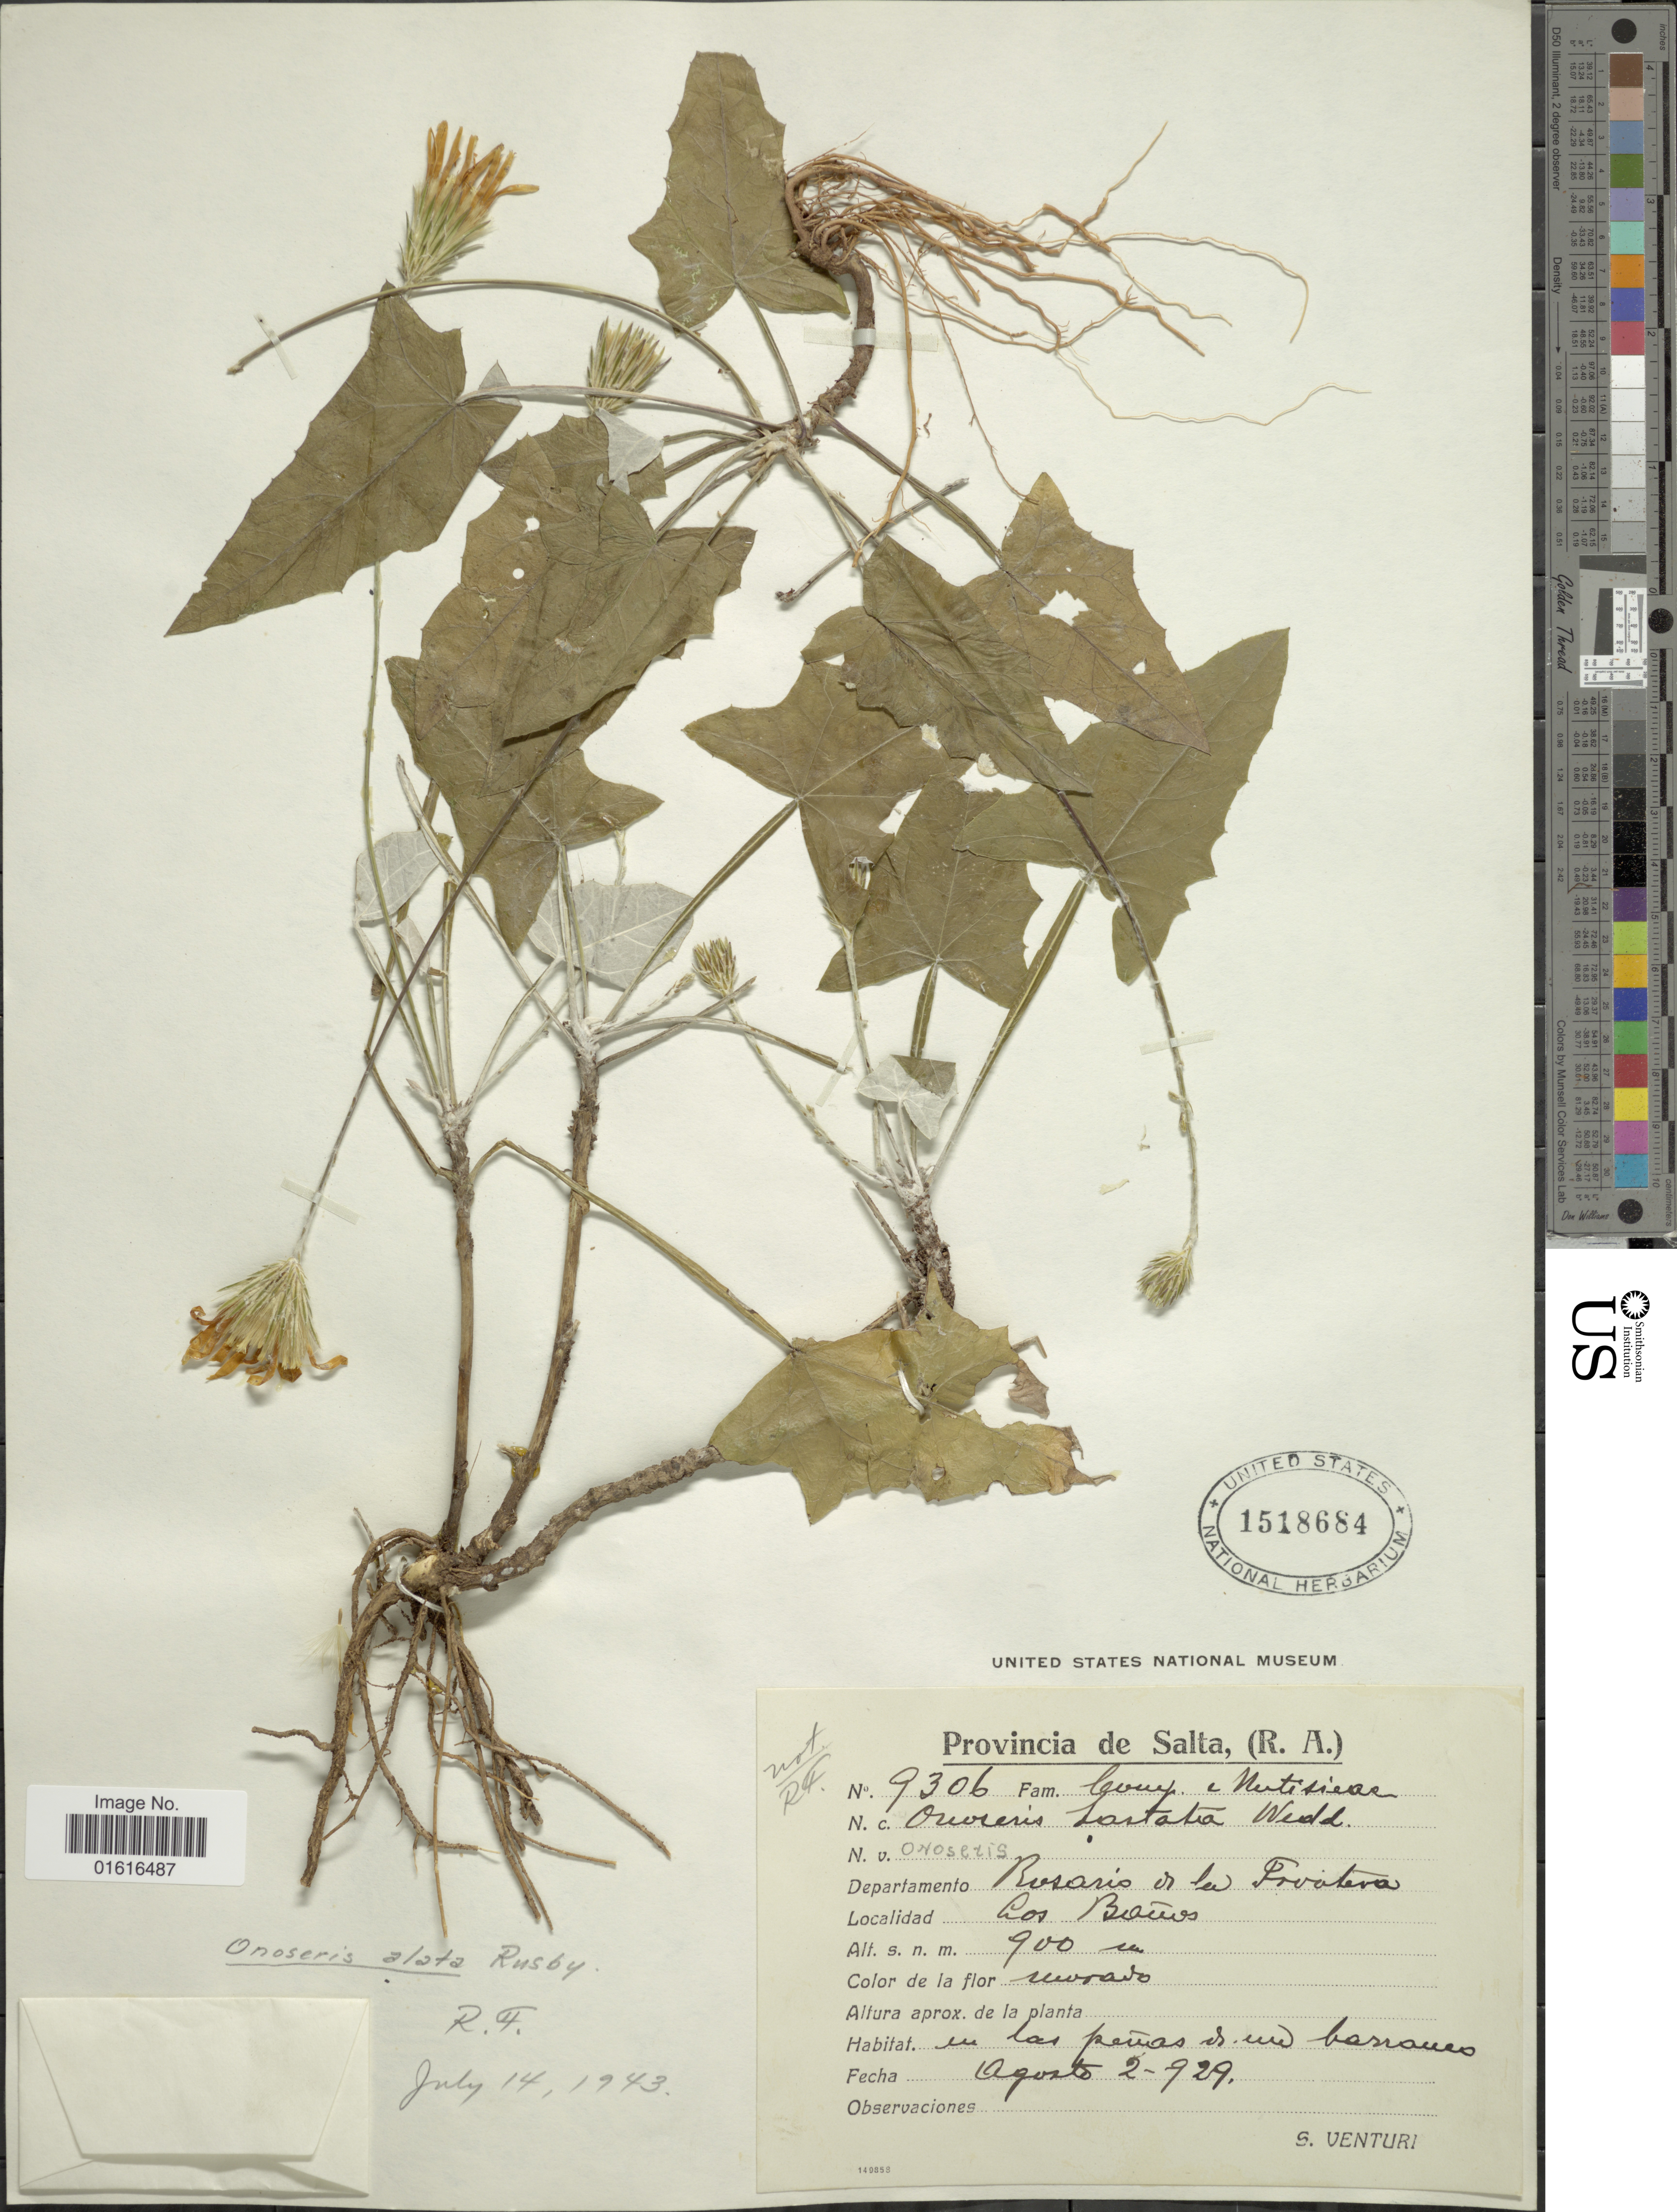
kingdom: Plantae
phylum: Tracheophyta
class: Magnoliopsida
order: Asterales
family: Asteraceae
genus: Onoseris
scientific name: Onoseris alata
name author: Rusby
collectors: S. Venturi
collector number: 9306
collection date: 1929-08-02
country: Argentina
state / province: Salta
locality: Departamento Rosario en la Favotera, Los Bainos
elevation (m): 900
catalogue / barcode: US 1518684